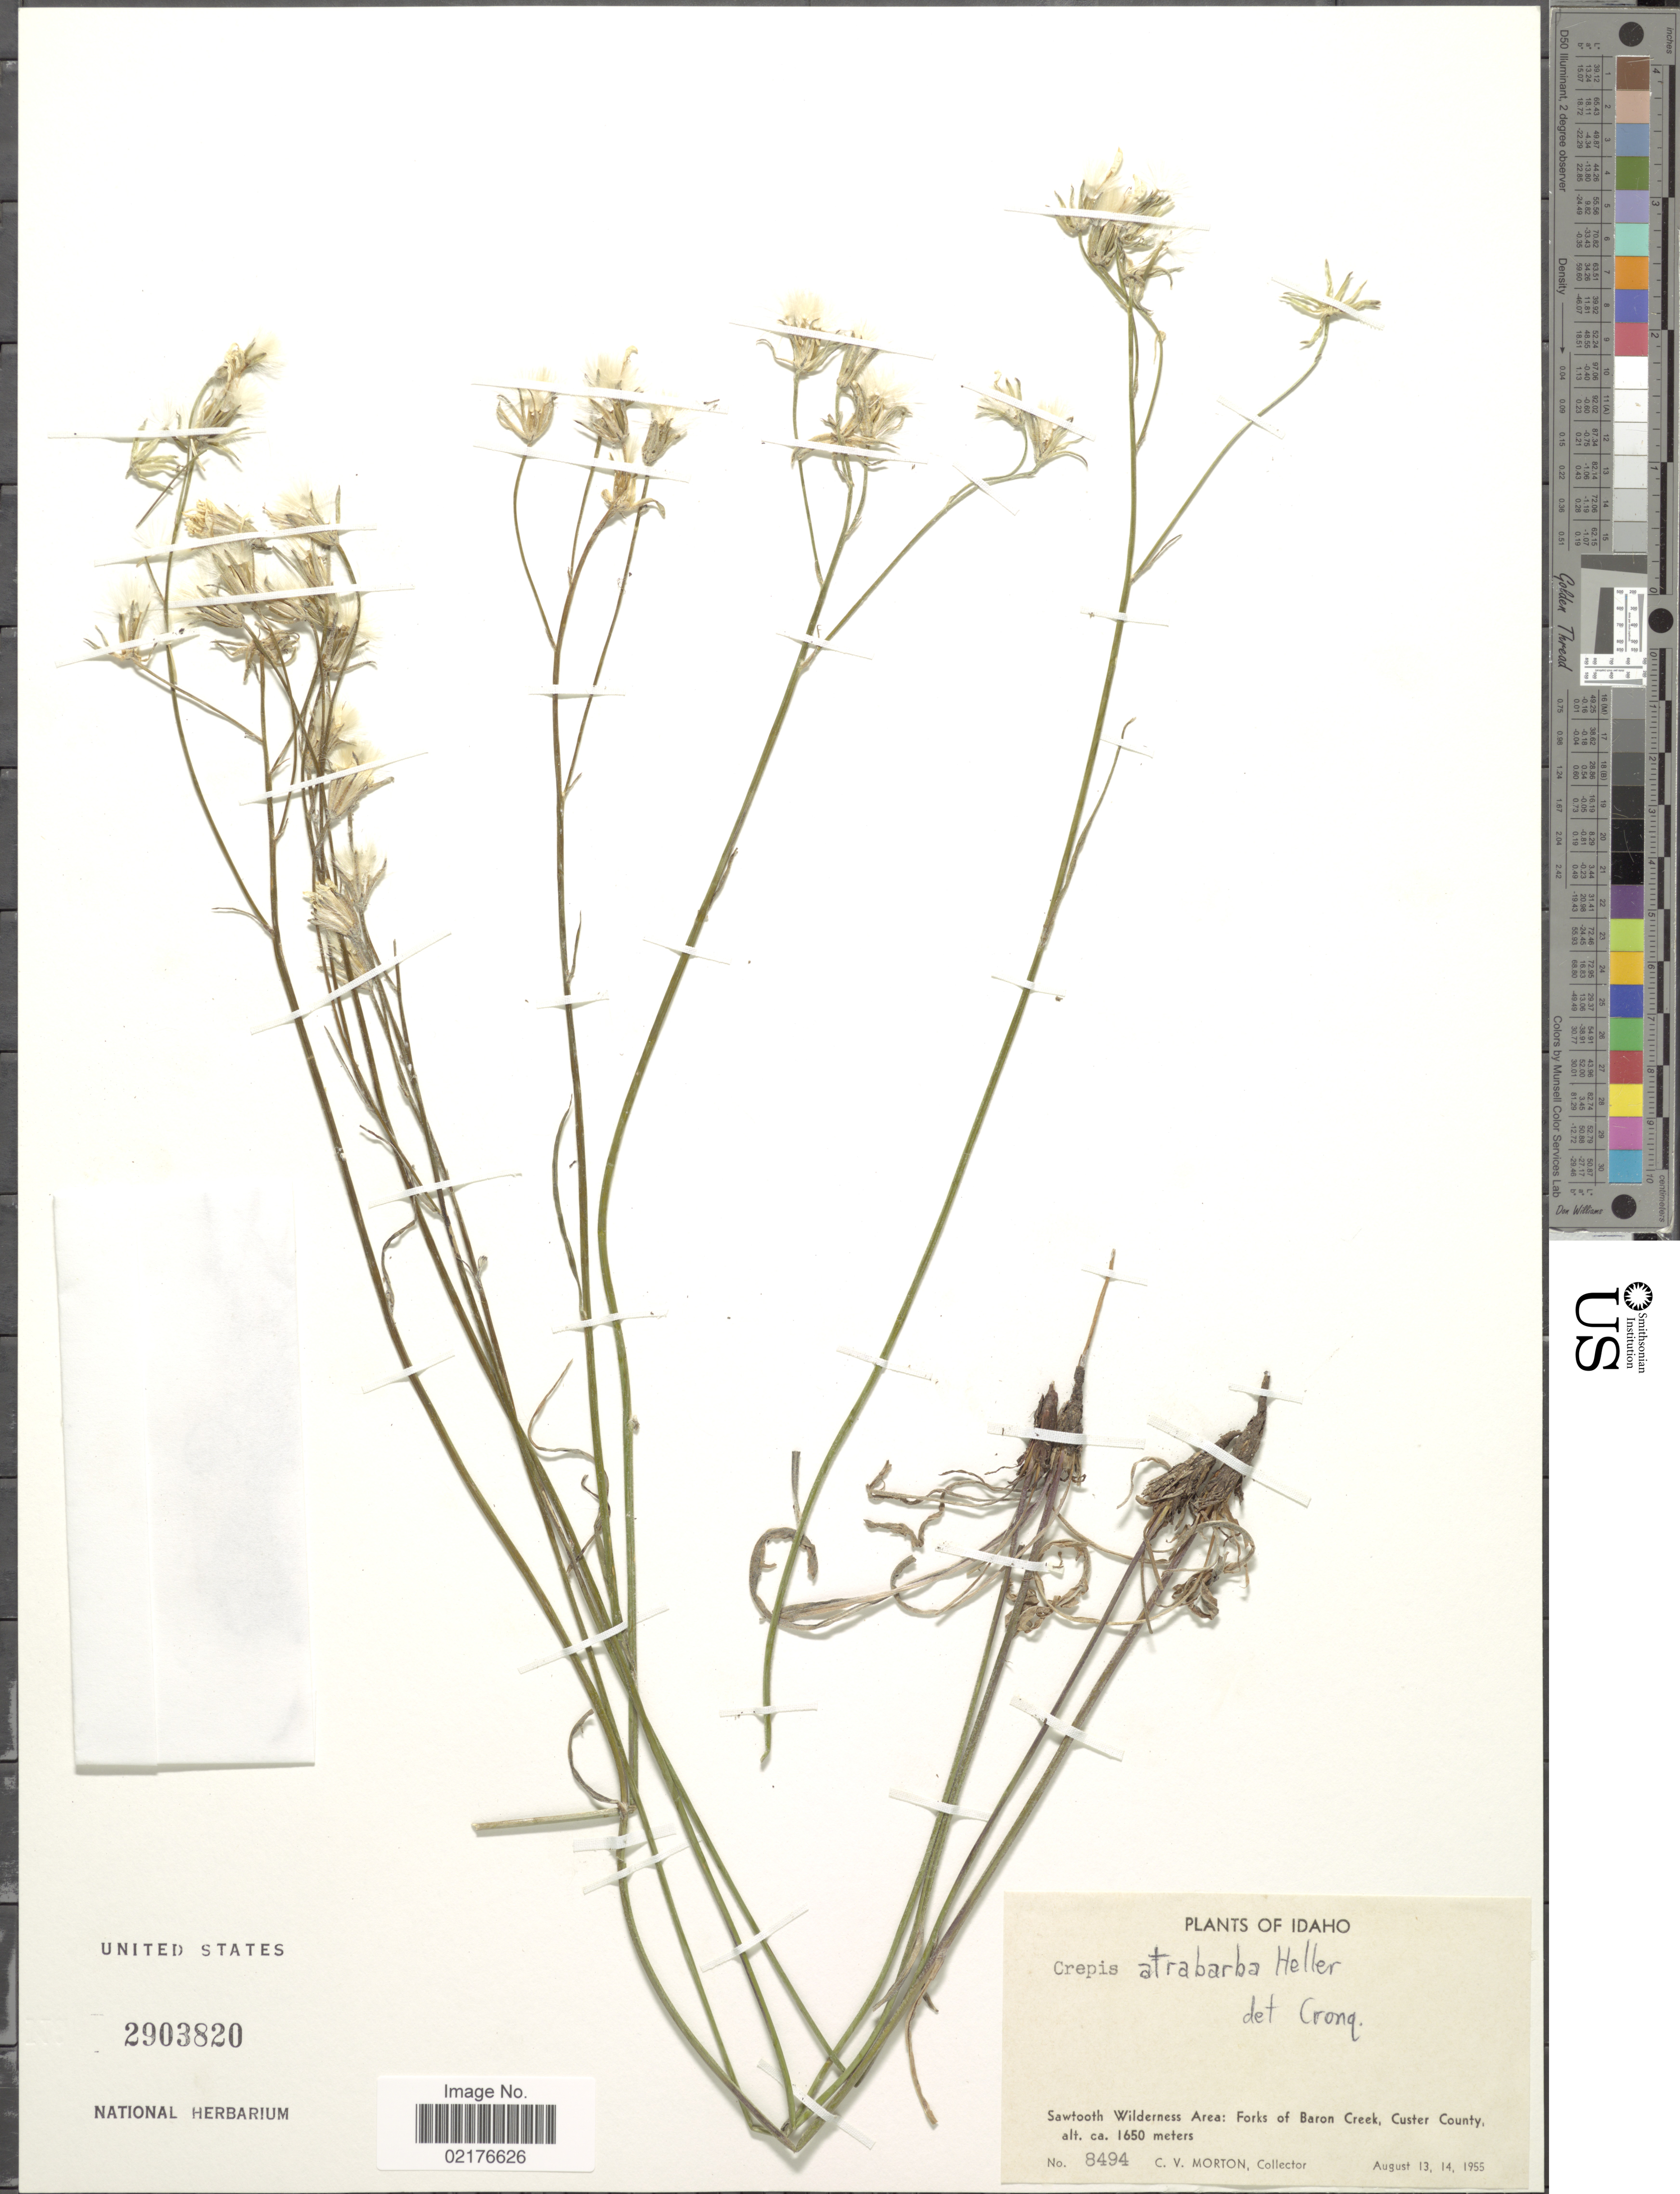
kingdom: Plantae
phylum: Tracheophyta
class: Magnoliopsida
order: Asterales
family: Asteraceae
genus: Crepis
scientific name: Crepis atribarba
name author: A. Heller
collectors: C. V. Morton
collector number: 8494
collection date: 1955-08-13/1955-08-14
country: United States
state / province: Idaho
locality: Sawtooth Wilderness Area: Forks of Baron Creek, Custer County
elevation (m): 1650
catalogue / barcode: US 2903820